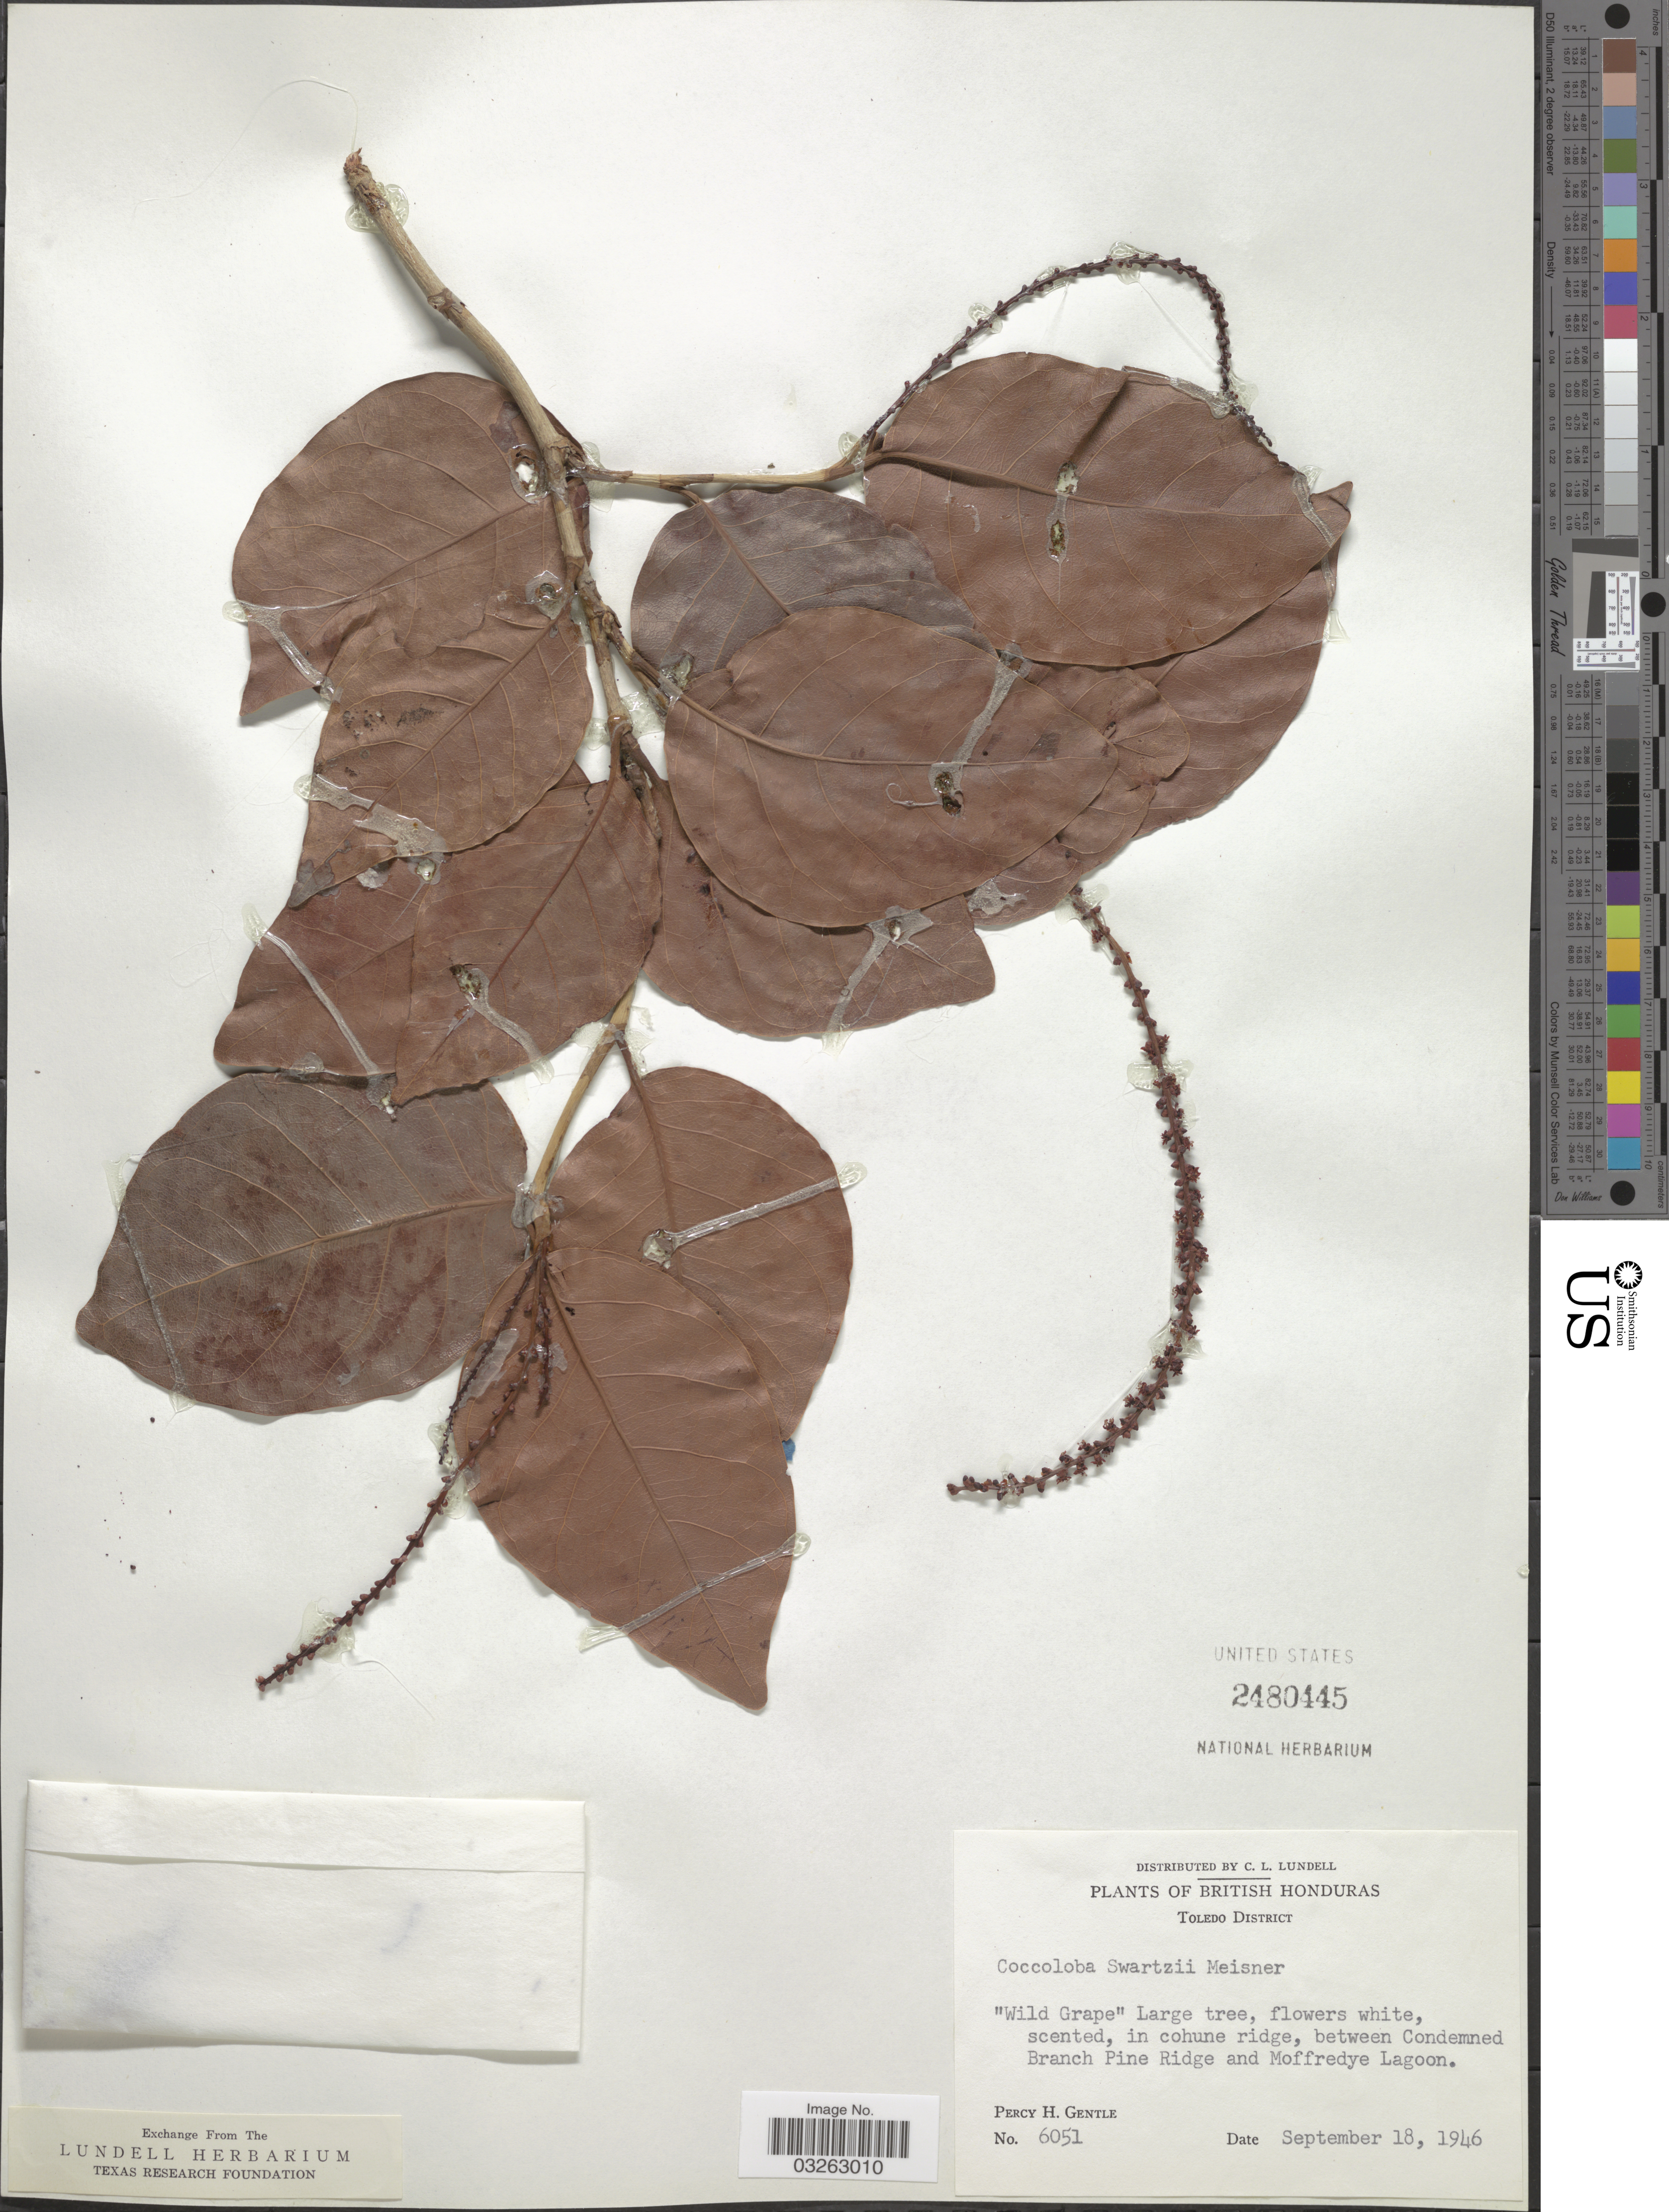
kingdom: Plantae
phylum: Tracheophyta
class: Magnoliopsida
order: Caryophyllales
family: Polygonaceae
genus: Coccoloba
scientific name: Coccoloba swartzii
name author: Meisn.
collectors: P. H. Gentle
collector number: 6051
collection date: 1946-09-18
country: Belize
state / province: Toledo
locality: British Honduras. Toledo District, in cohune ridge, between Condemned Branch Pine Ridge and Moffredye Lagoon.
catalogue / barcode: US 2480445